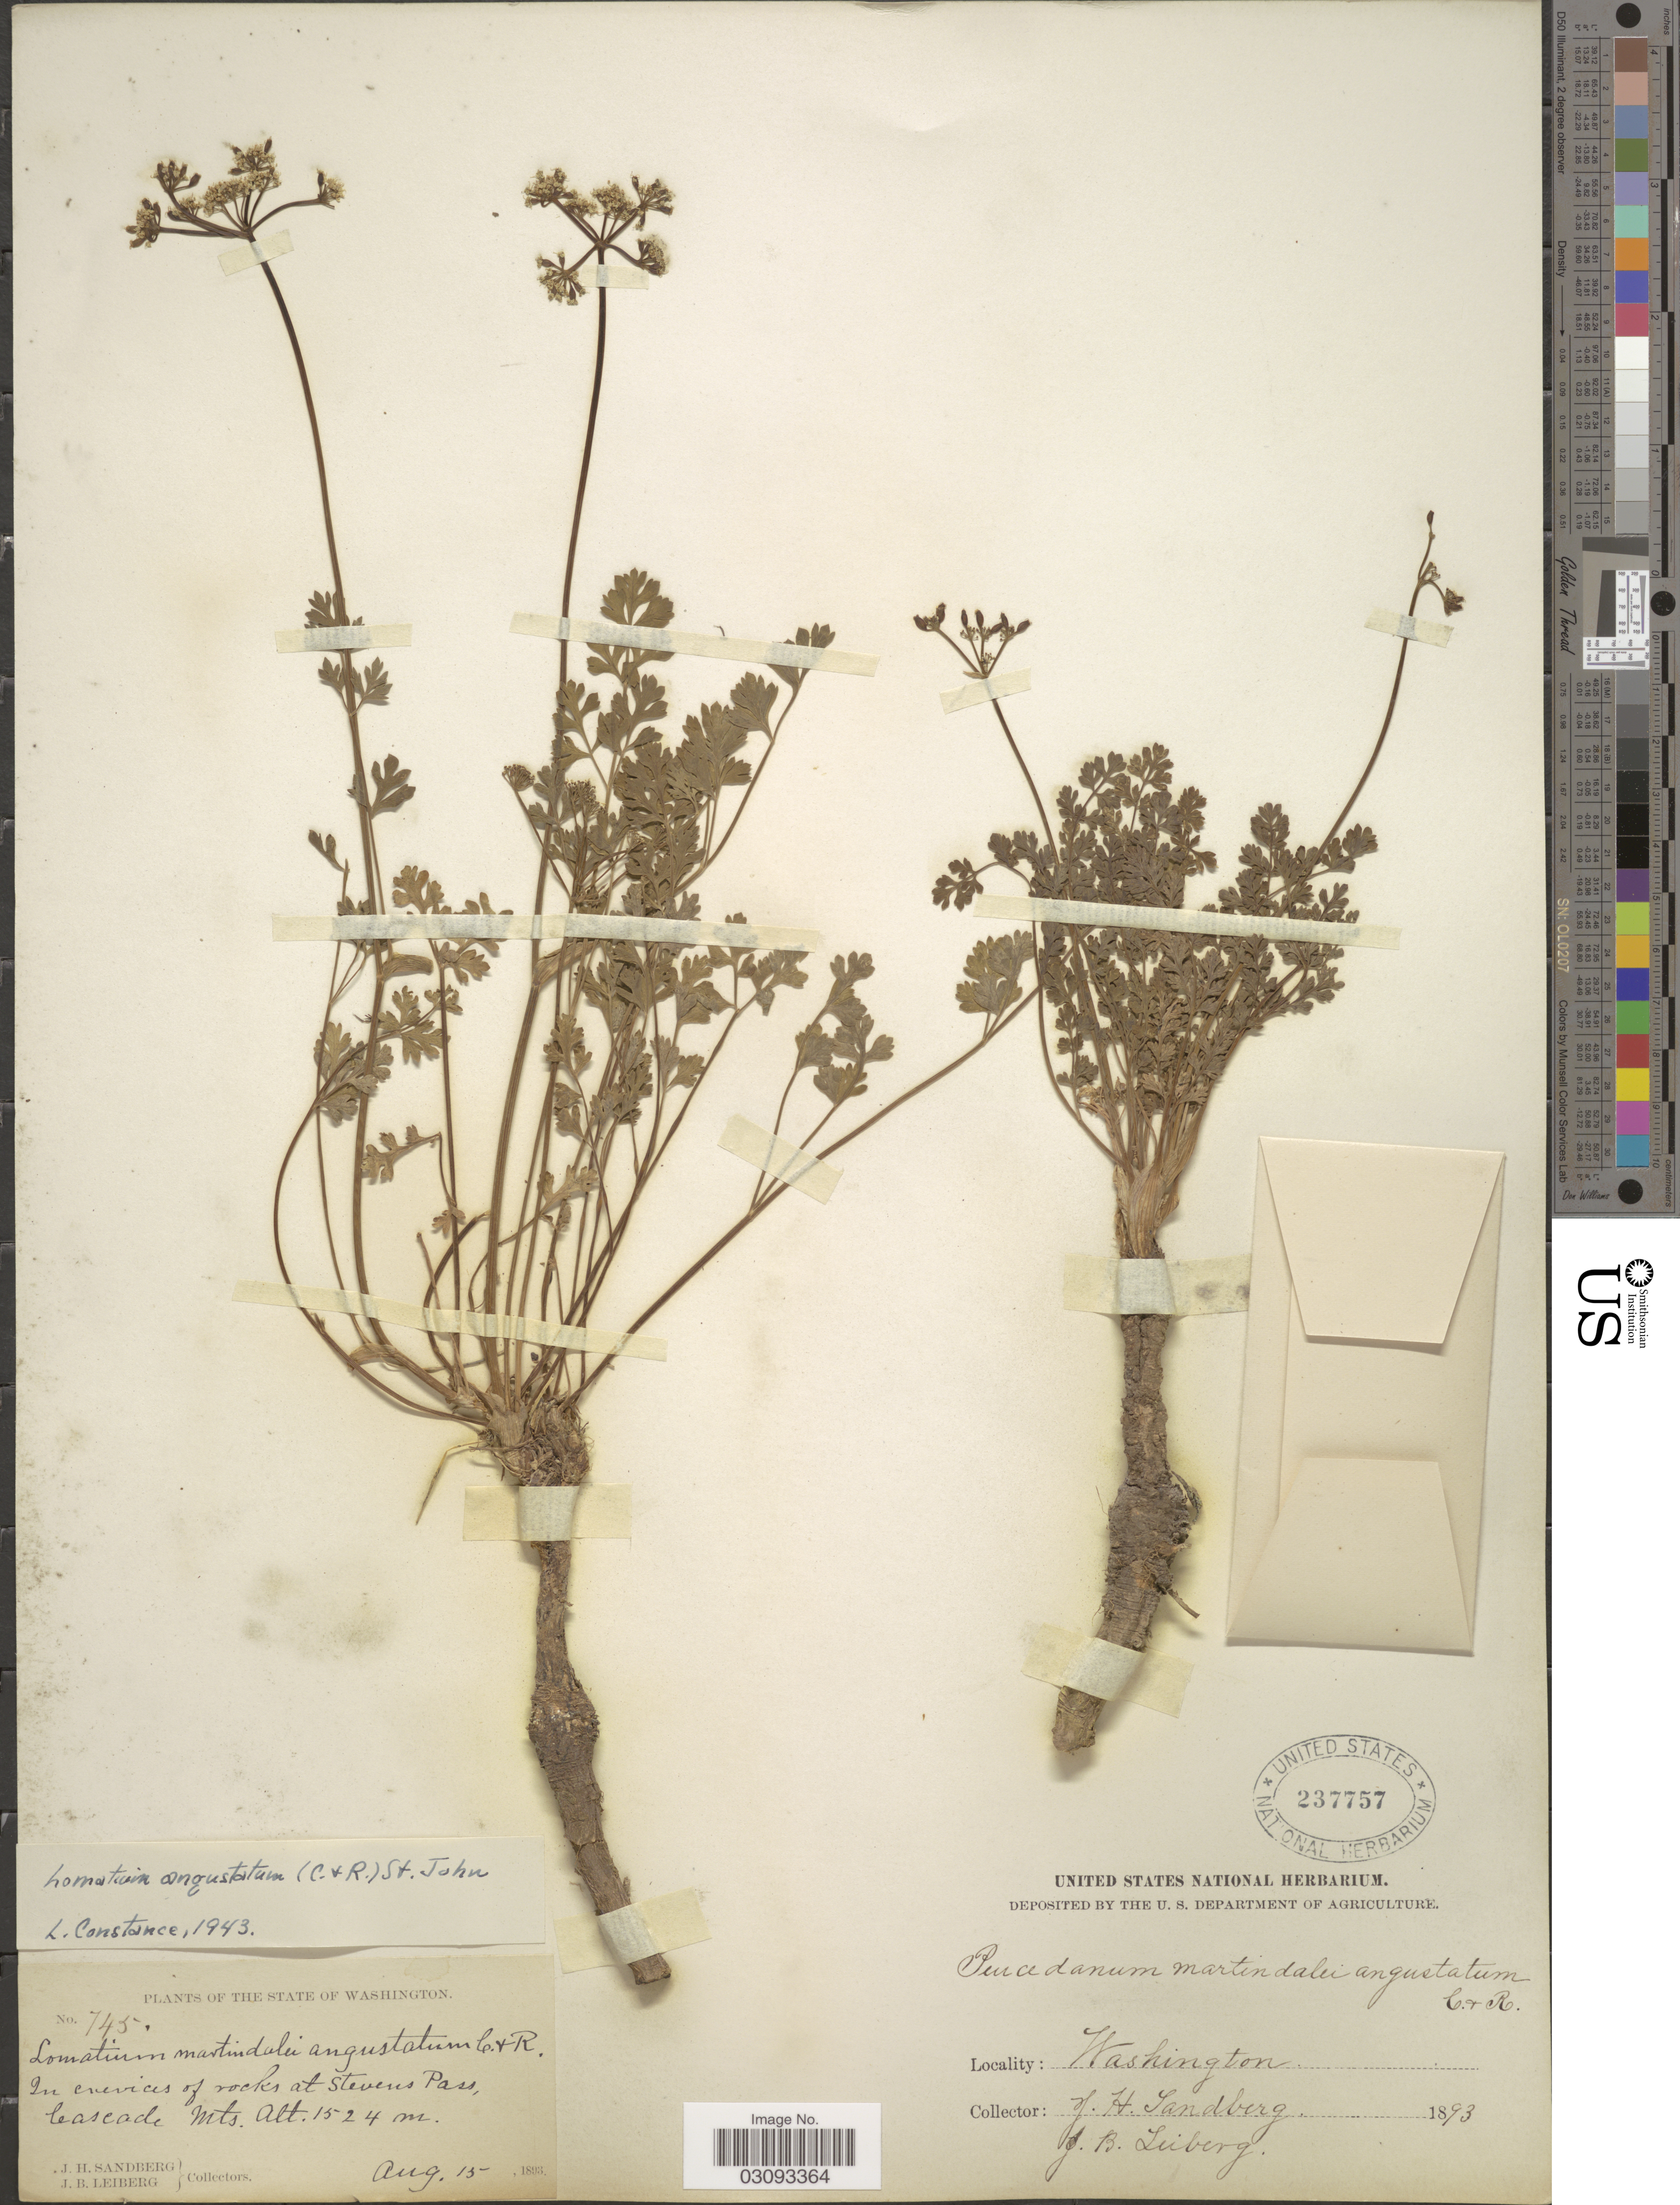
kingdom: Plantae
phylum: Tracheophyta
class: Magnoliopsida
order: Apiales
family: Apiaceae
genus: Lomatium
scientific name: Lomatium angustatum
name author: (J.M. Coult. & Rose) H. St. John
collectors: J. H. Sandberg & J. B. Leiberg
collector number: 745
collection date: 1893-08-15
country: United States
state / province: Washington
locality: In crevices of rocks at Stevens Pass, Cascade Mts.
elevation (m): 1524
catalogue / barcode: US 237757